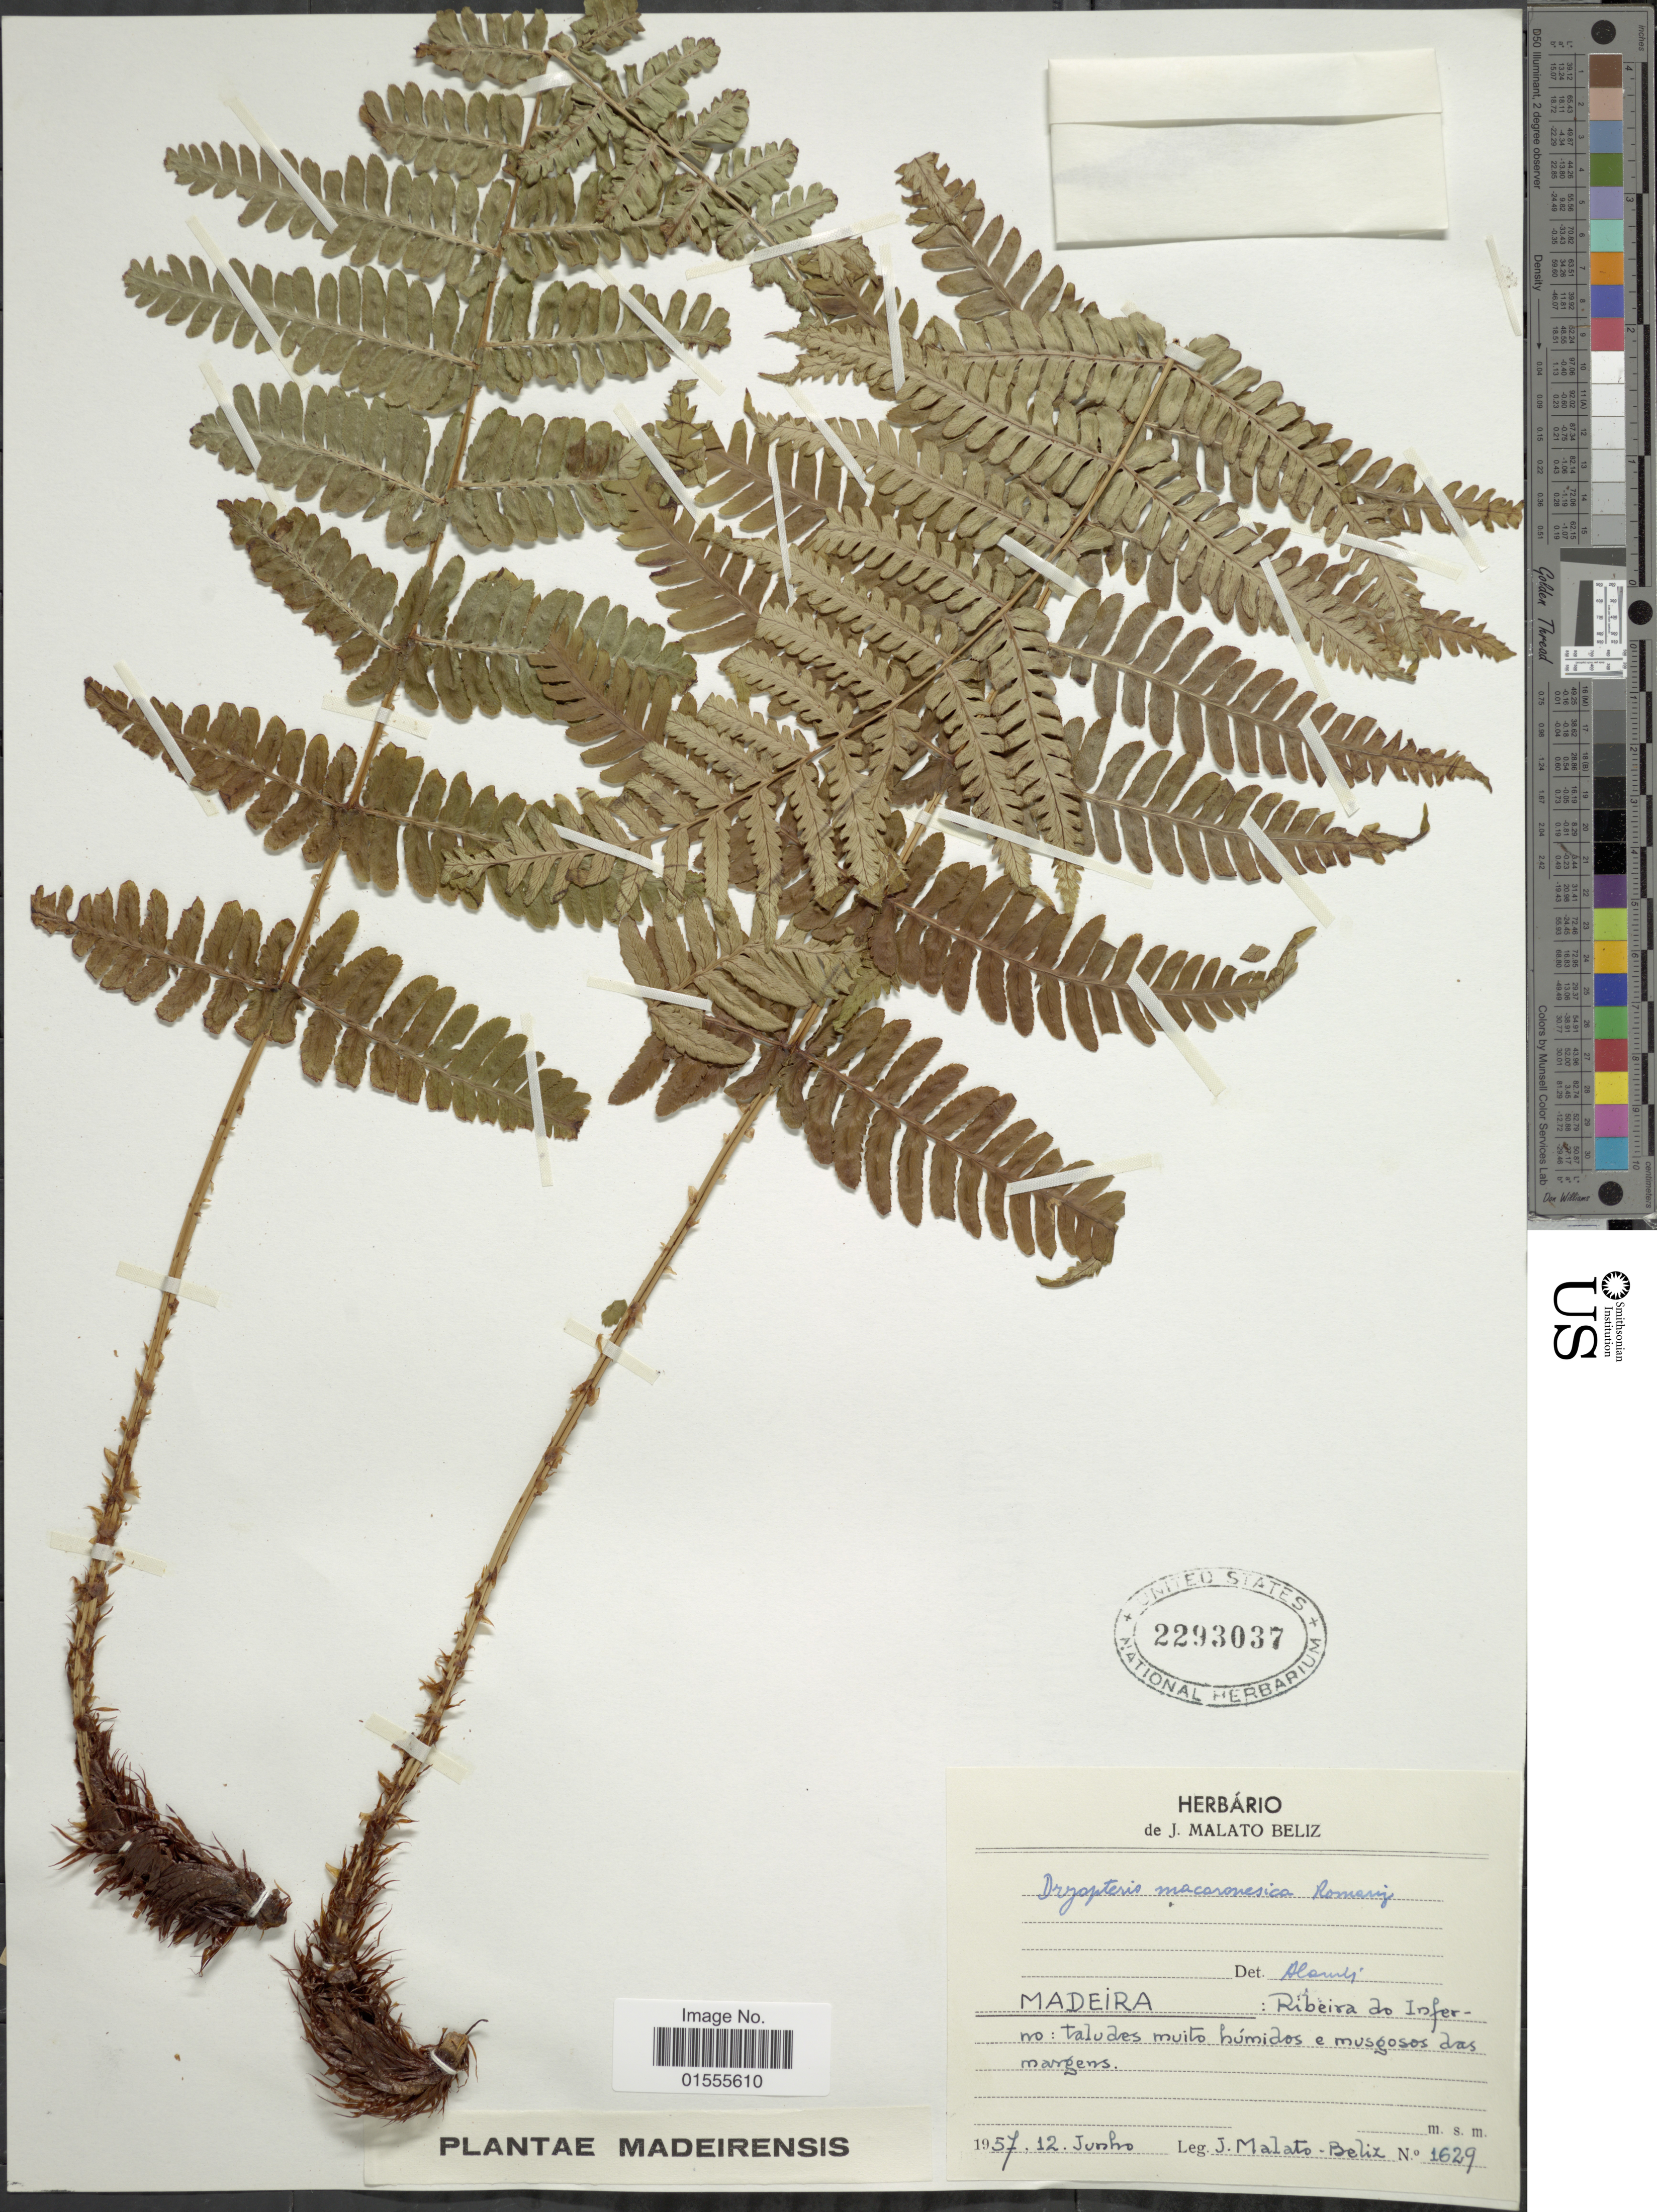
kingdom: Plantae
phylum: Tracheophyta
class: Polypodiopsida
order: Polypodiales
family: Dryopteridaceae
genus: Dryopteris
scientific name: Dryopteris aitoniana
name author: Pic. Serm.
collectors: J. Malato-Beliz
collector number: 1629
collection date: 1957-06-12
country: Portugal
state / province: Madeira (Aut. Reg.)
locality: Dibeira do Inferno: taludes muito húmidos e musgosos das margens [interpreted]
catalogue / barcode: US 2293037